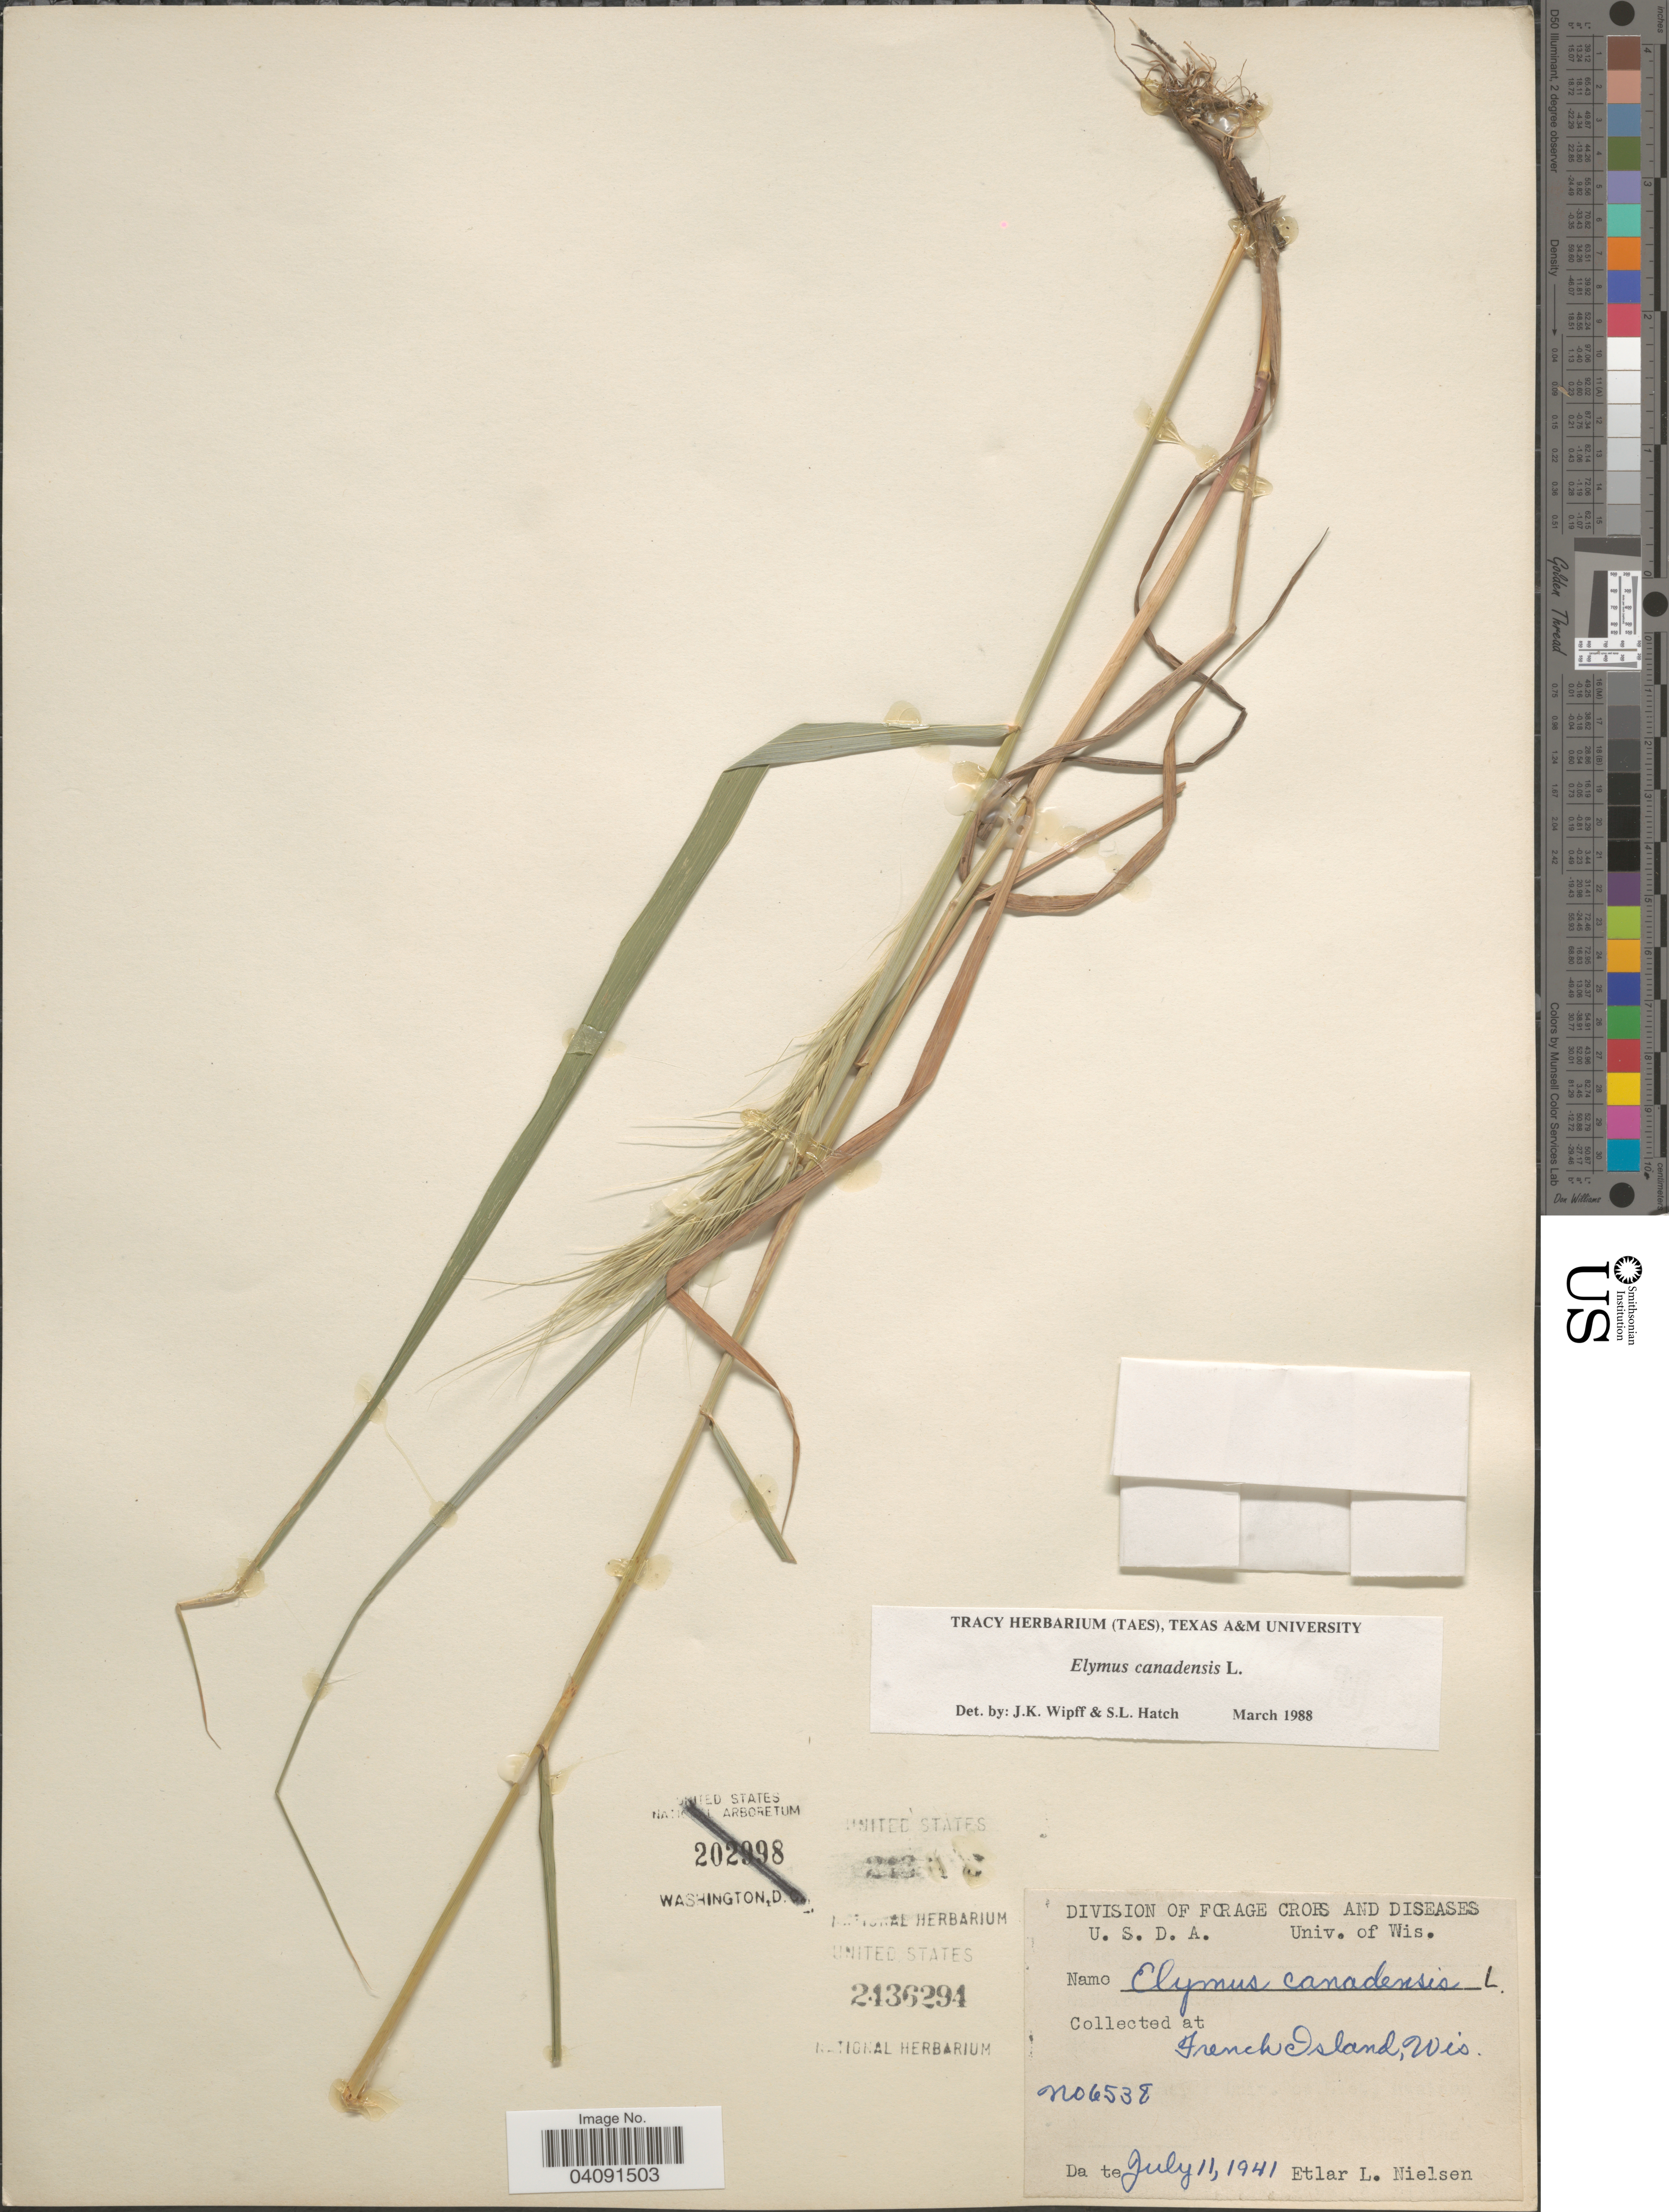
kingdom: Plantae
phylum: Tracheophyta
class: Liliopsida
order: Poales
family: Poaceae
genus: Elymus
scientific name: Elymus canadensis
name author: L.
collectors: E. L. Nielsen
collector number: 6538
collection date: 1941-07-11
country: United States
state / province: Wisconsin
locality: French Island.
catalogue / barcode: US 2436294